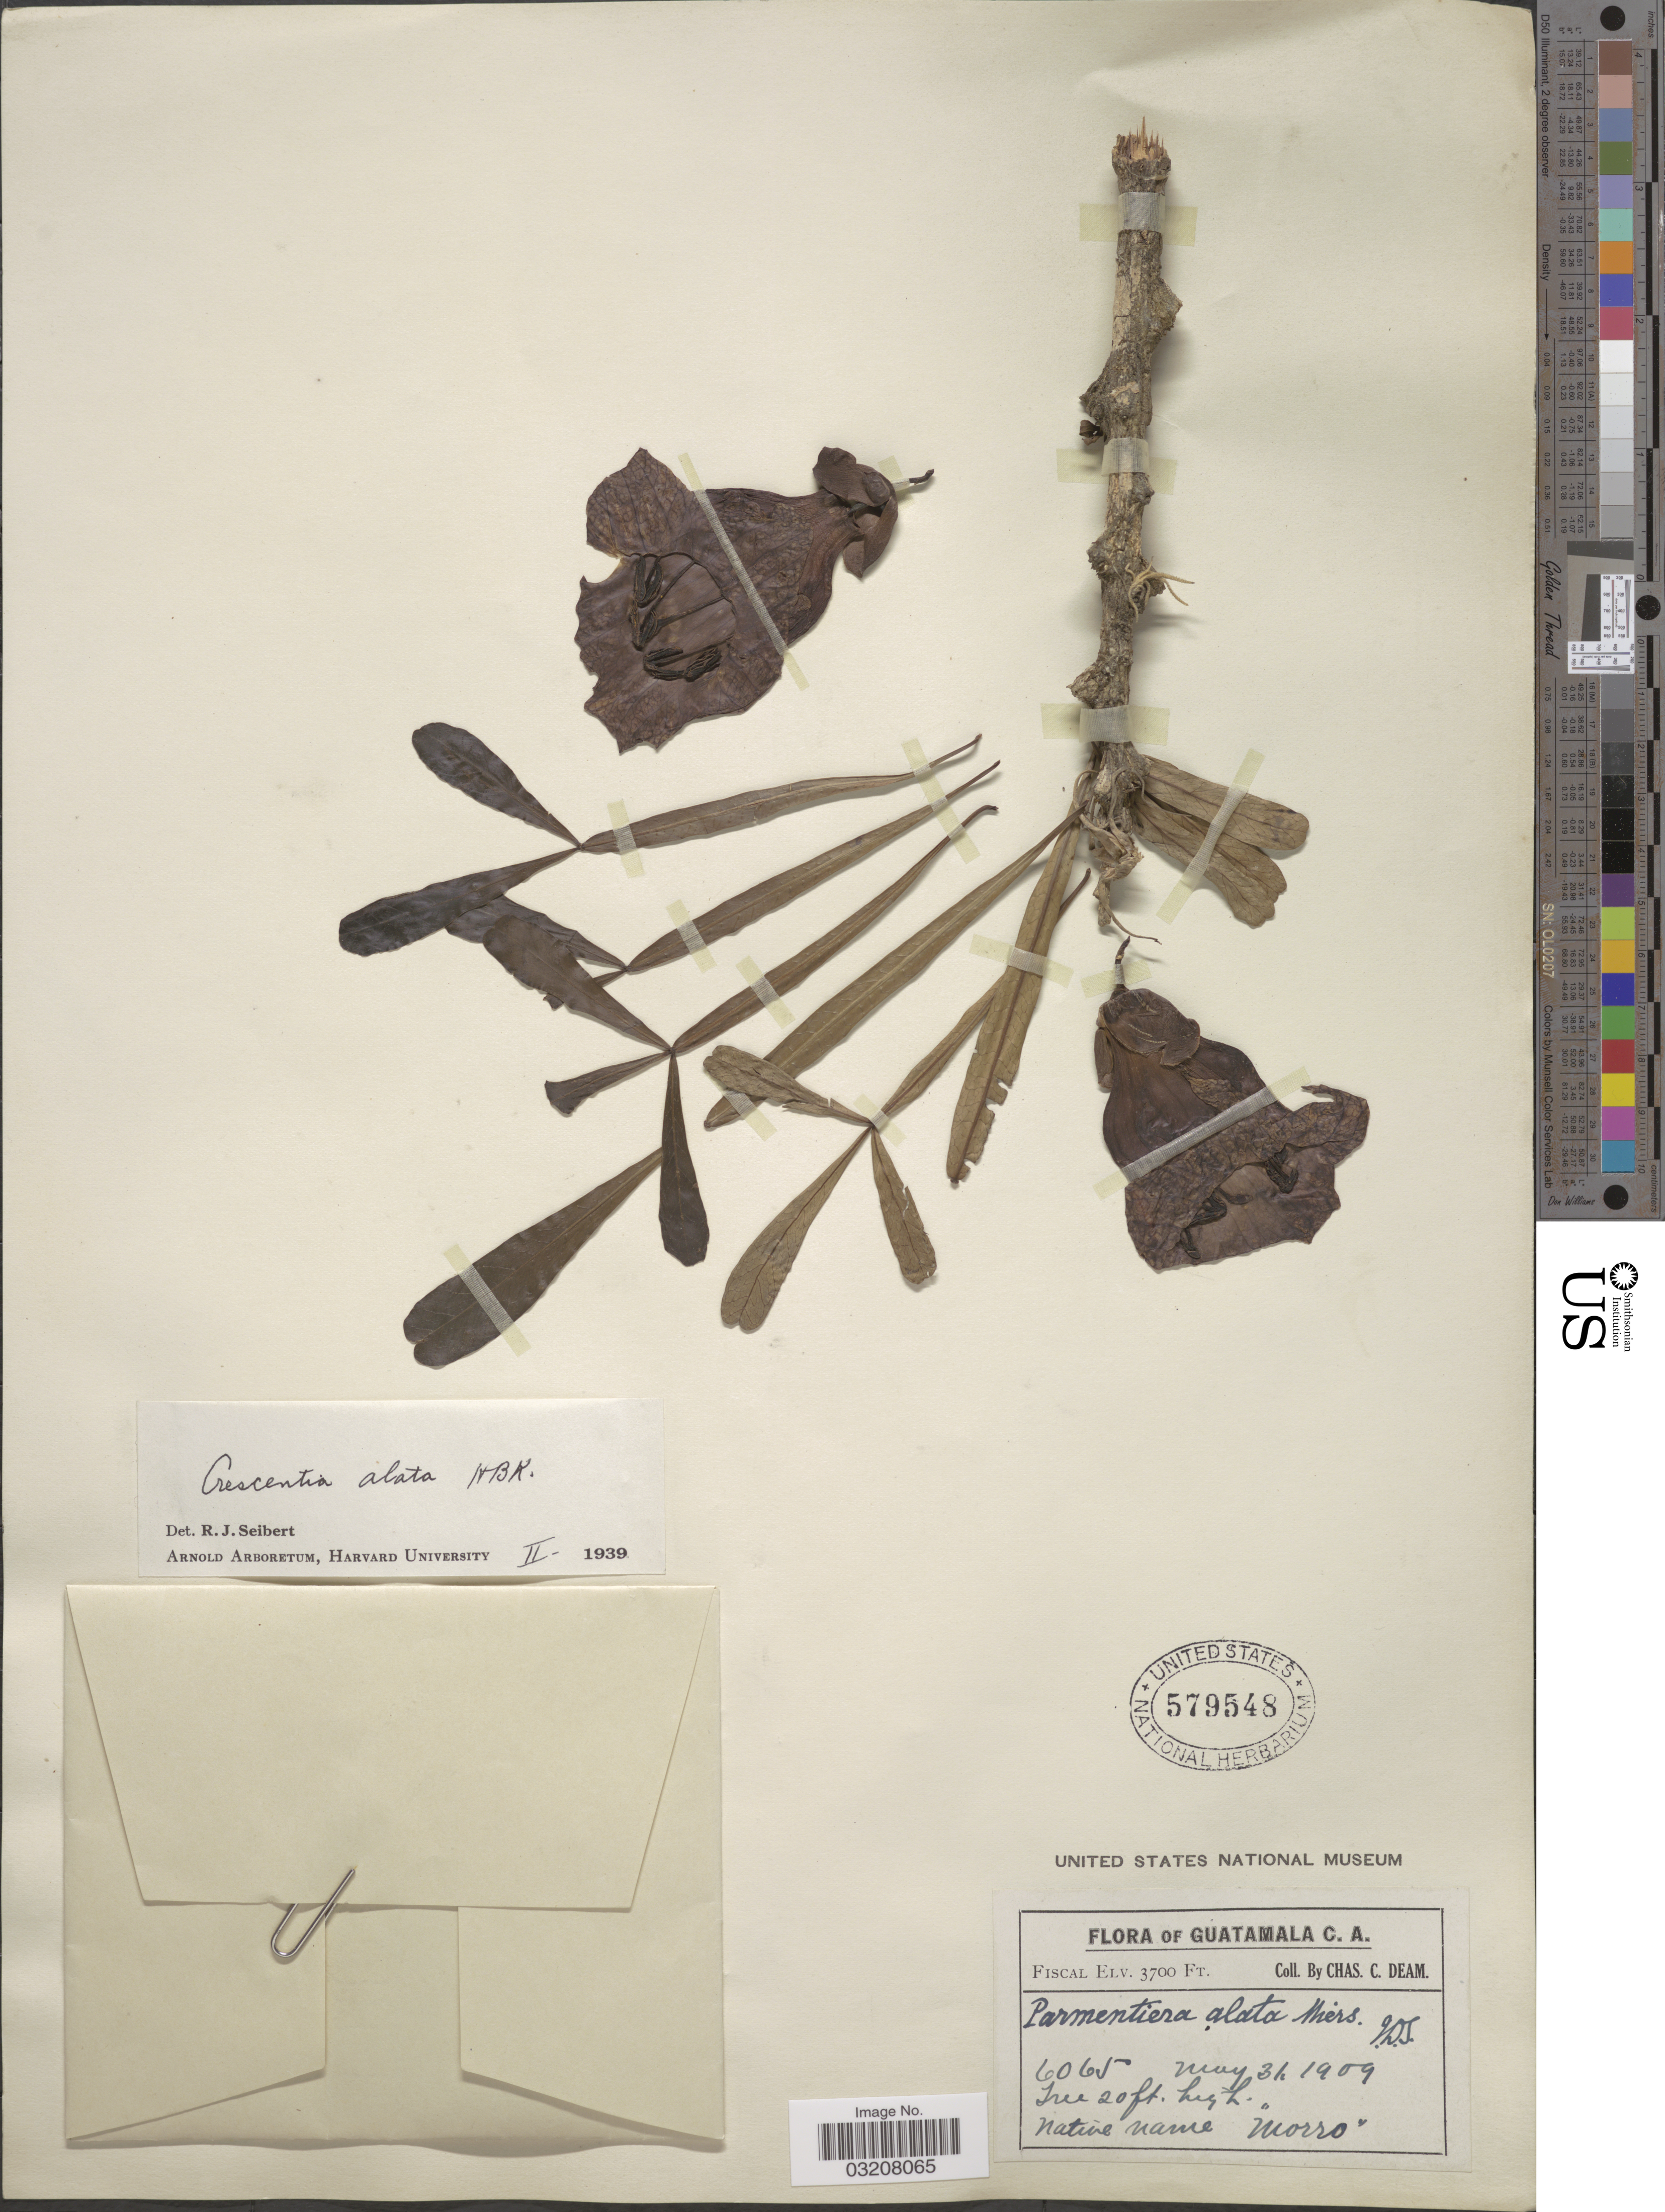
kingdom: Plantae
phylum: Tracheophyta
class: Magnoliopsida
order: Lamiales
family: Bignoniaceae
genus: Crescentia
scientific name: Crescentia alata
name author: Kunth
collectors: C. C. Deam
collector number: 6065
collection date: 1909-05-31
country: Guatemala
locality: Fiscal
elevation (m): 1128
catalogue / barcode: US 579548